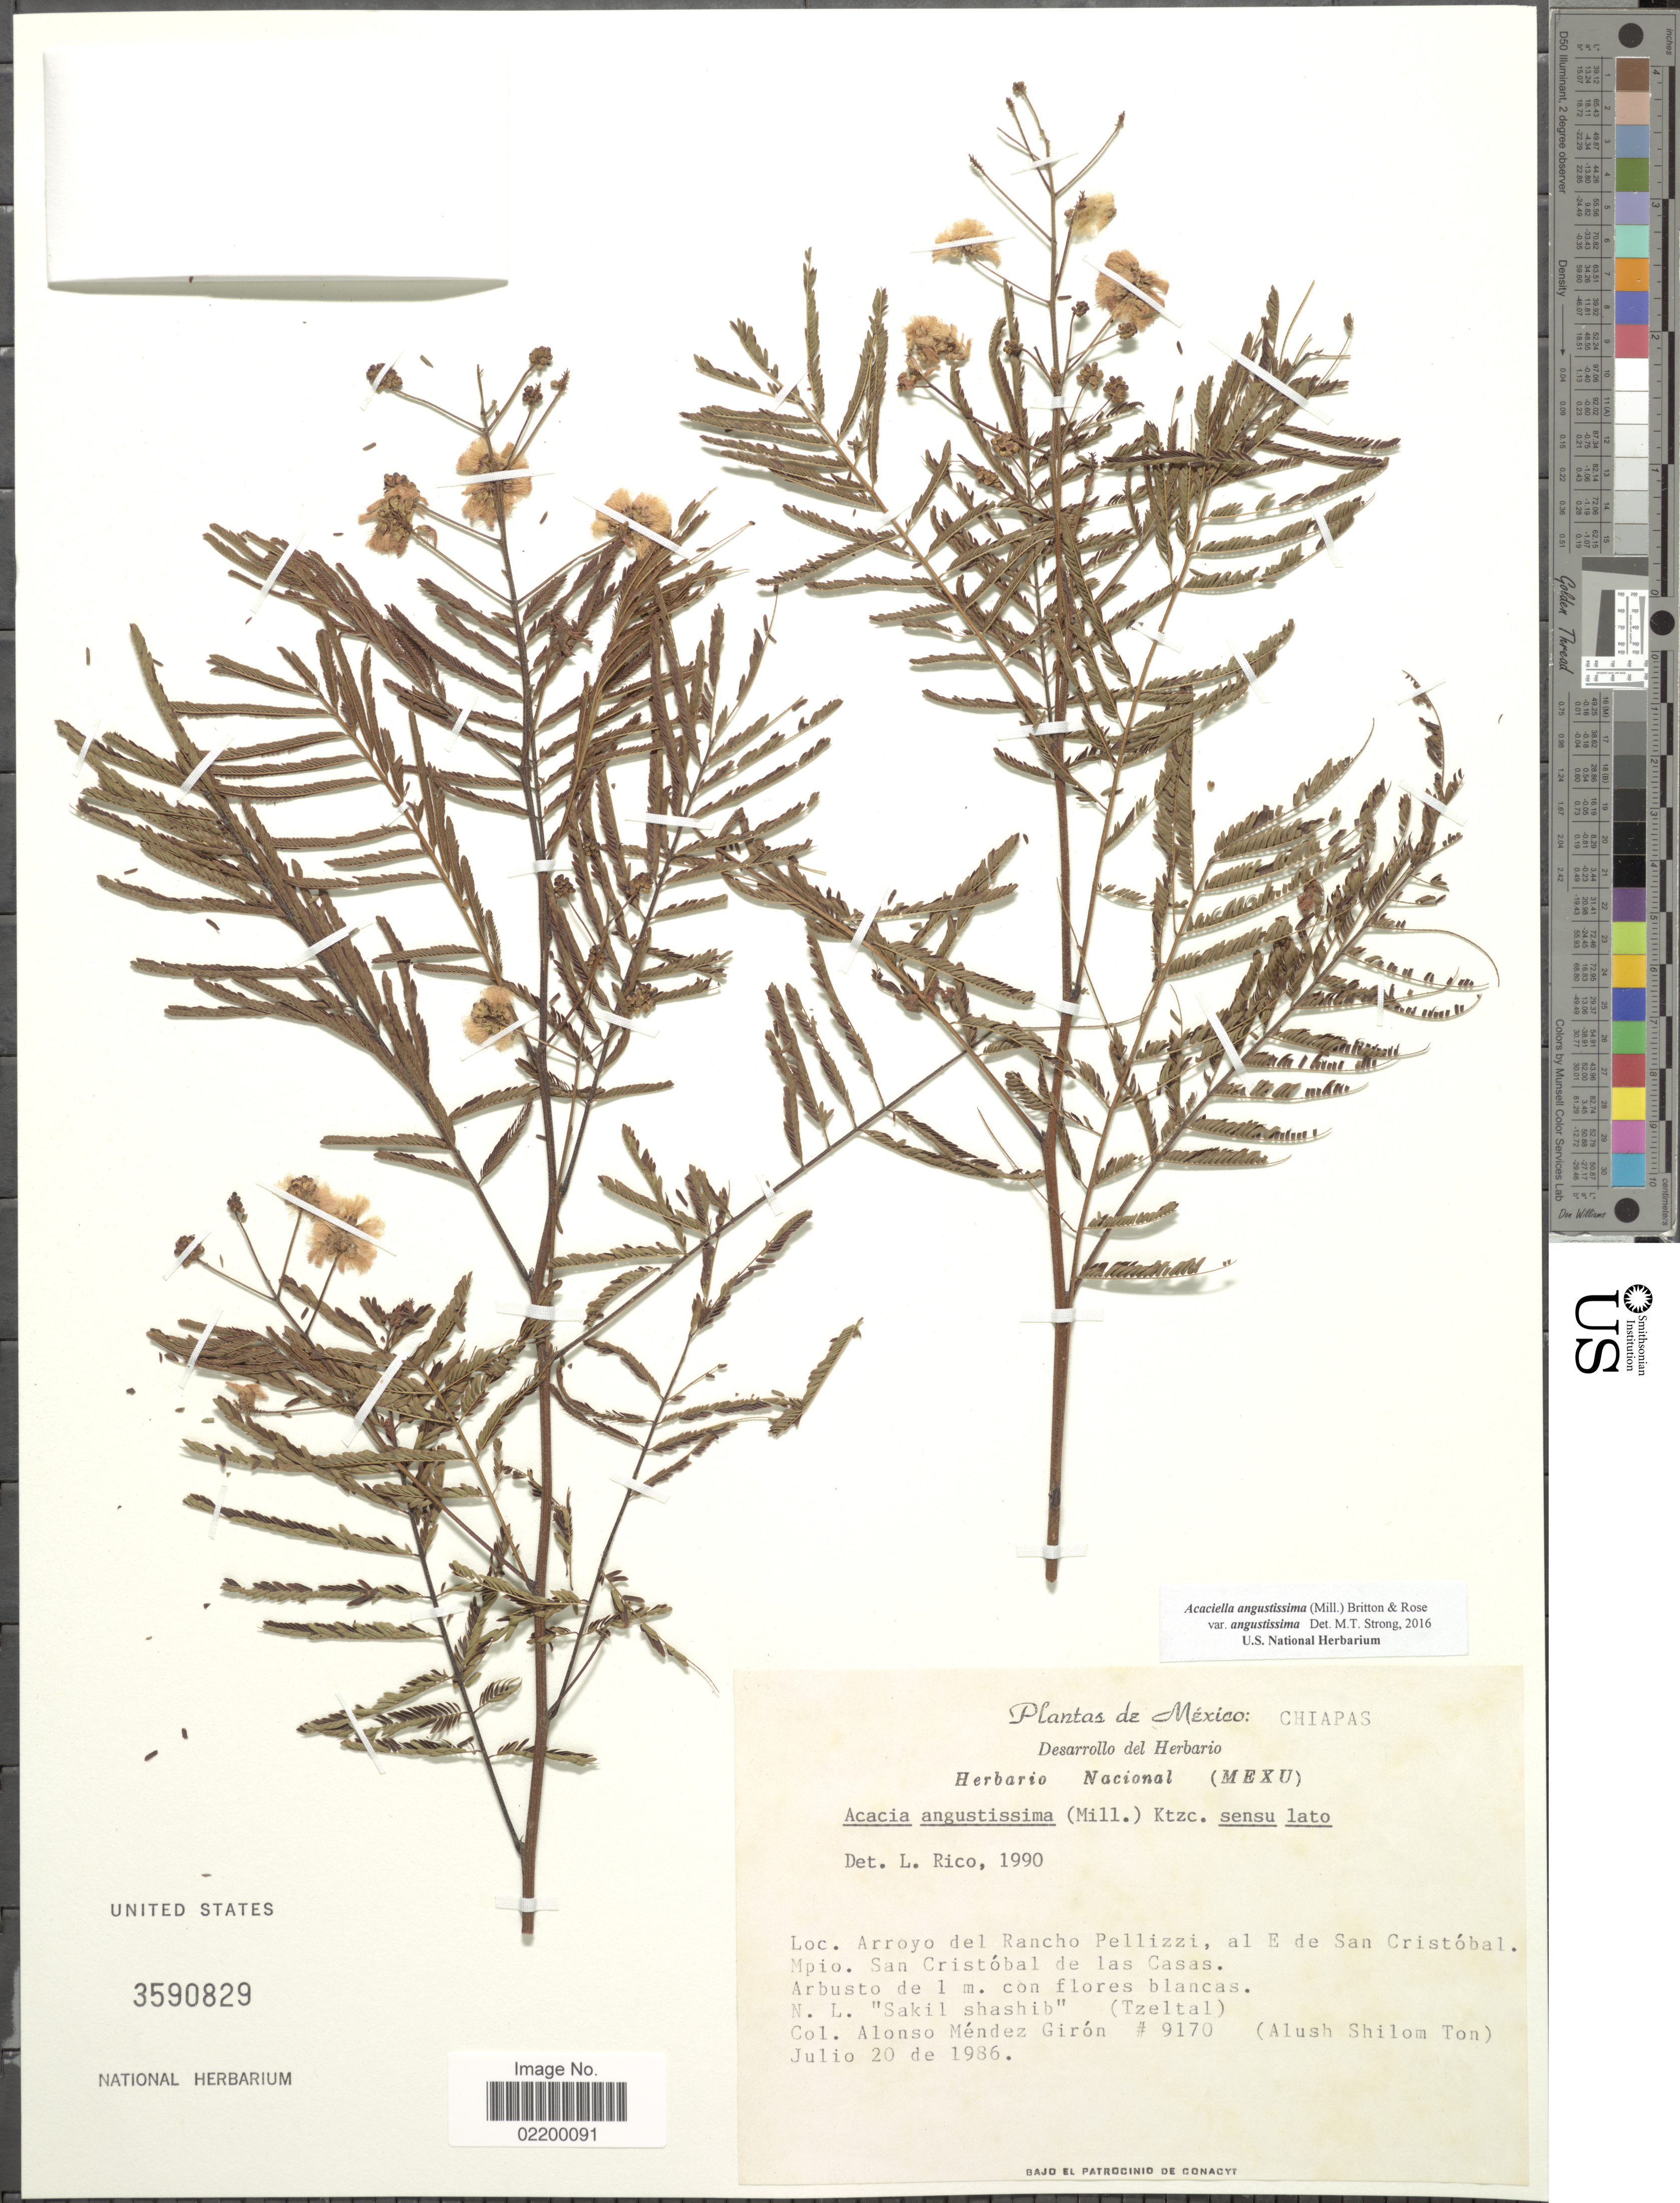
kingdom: Plantae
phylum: Tracheophyta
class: Magnoliopsida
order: Fabales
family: Fabaceae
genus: Acaciella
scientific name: Acaciella angustissima var. angustissima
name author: (Mill.) Britton & Rose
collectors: A. Méndez G. & A. M. Ton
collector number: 9170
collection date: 1986-07-20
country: Mexico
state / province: Chiapas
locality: Mexico, Chiapas. Arroyo del Rancho Pellizzi, al E de San Cristobal, Mpio. San Cristobal de las Casas.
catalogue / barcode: US 3590829